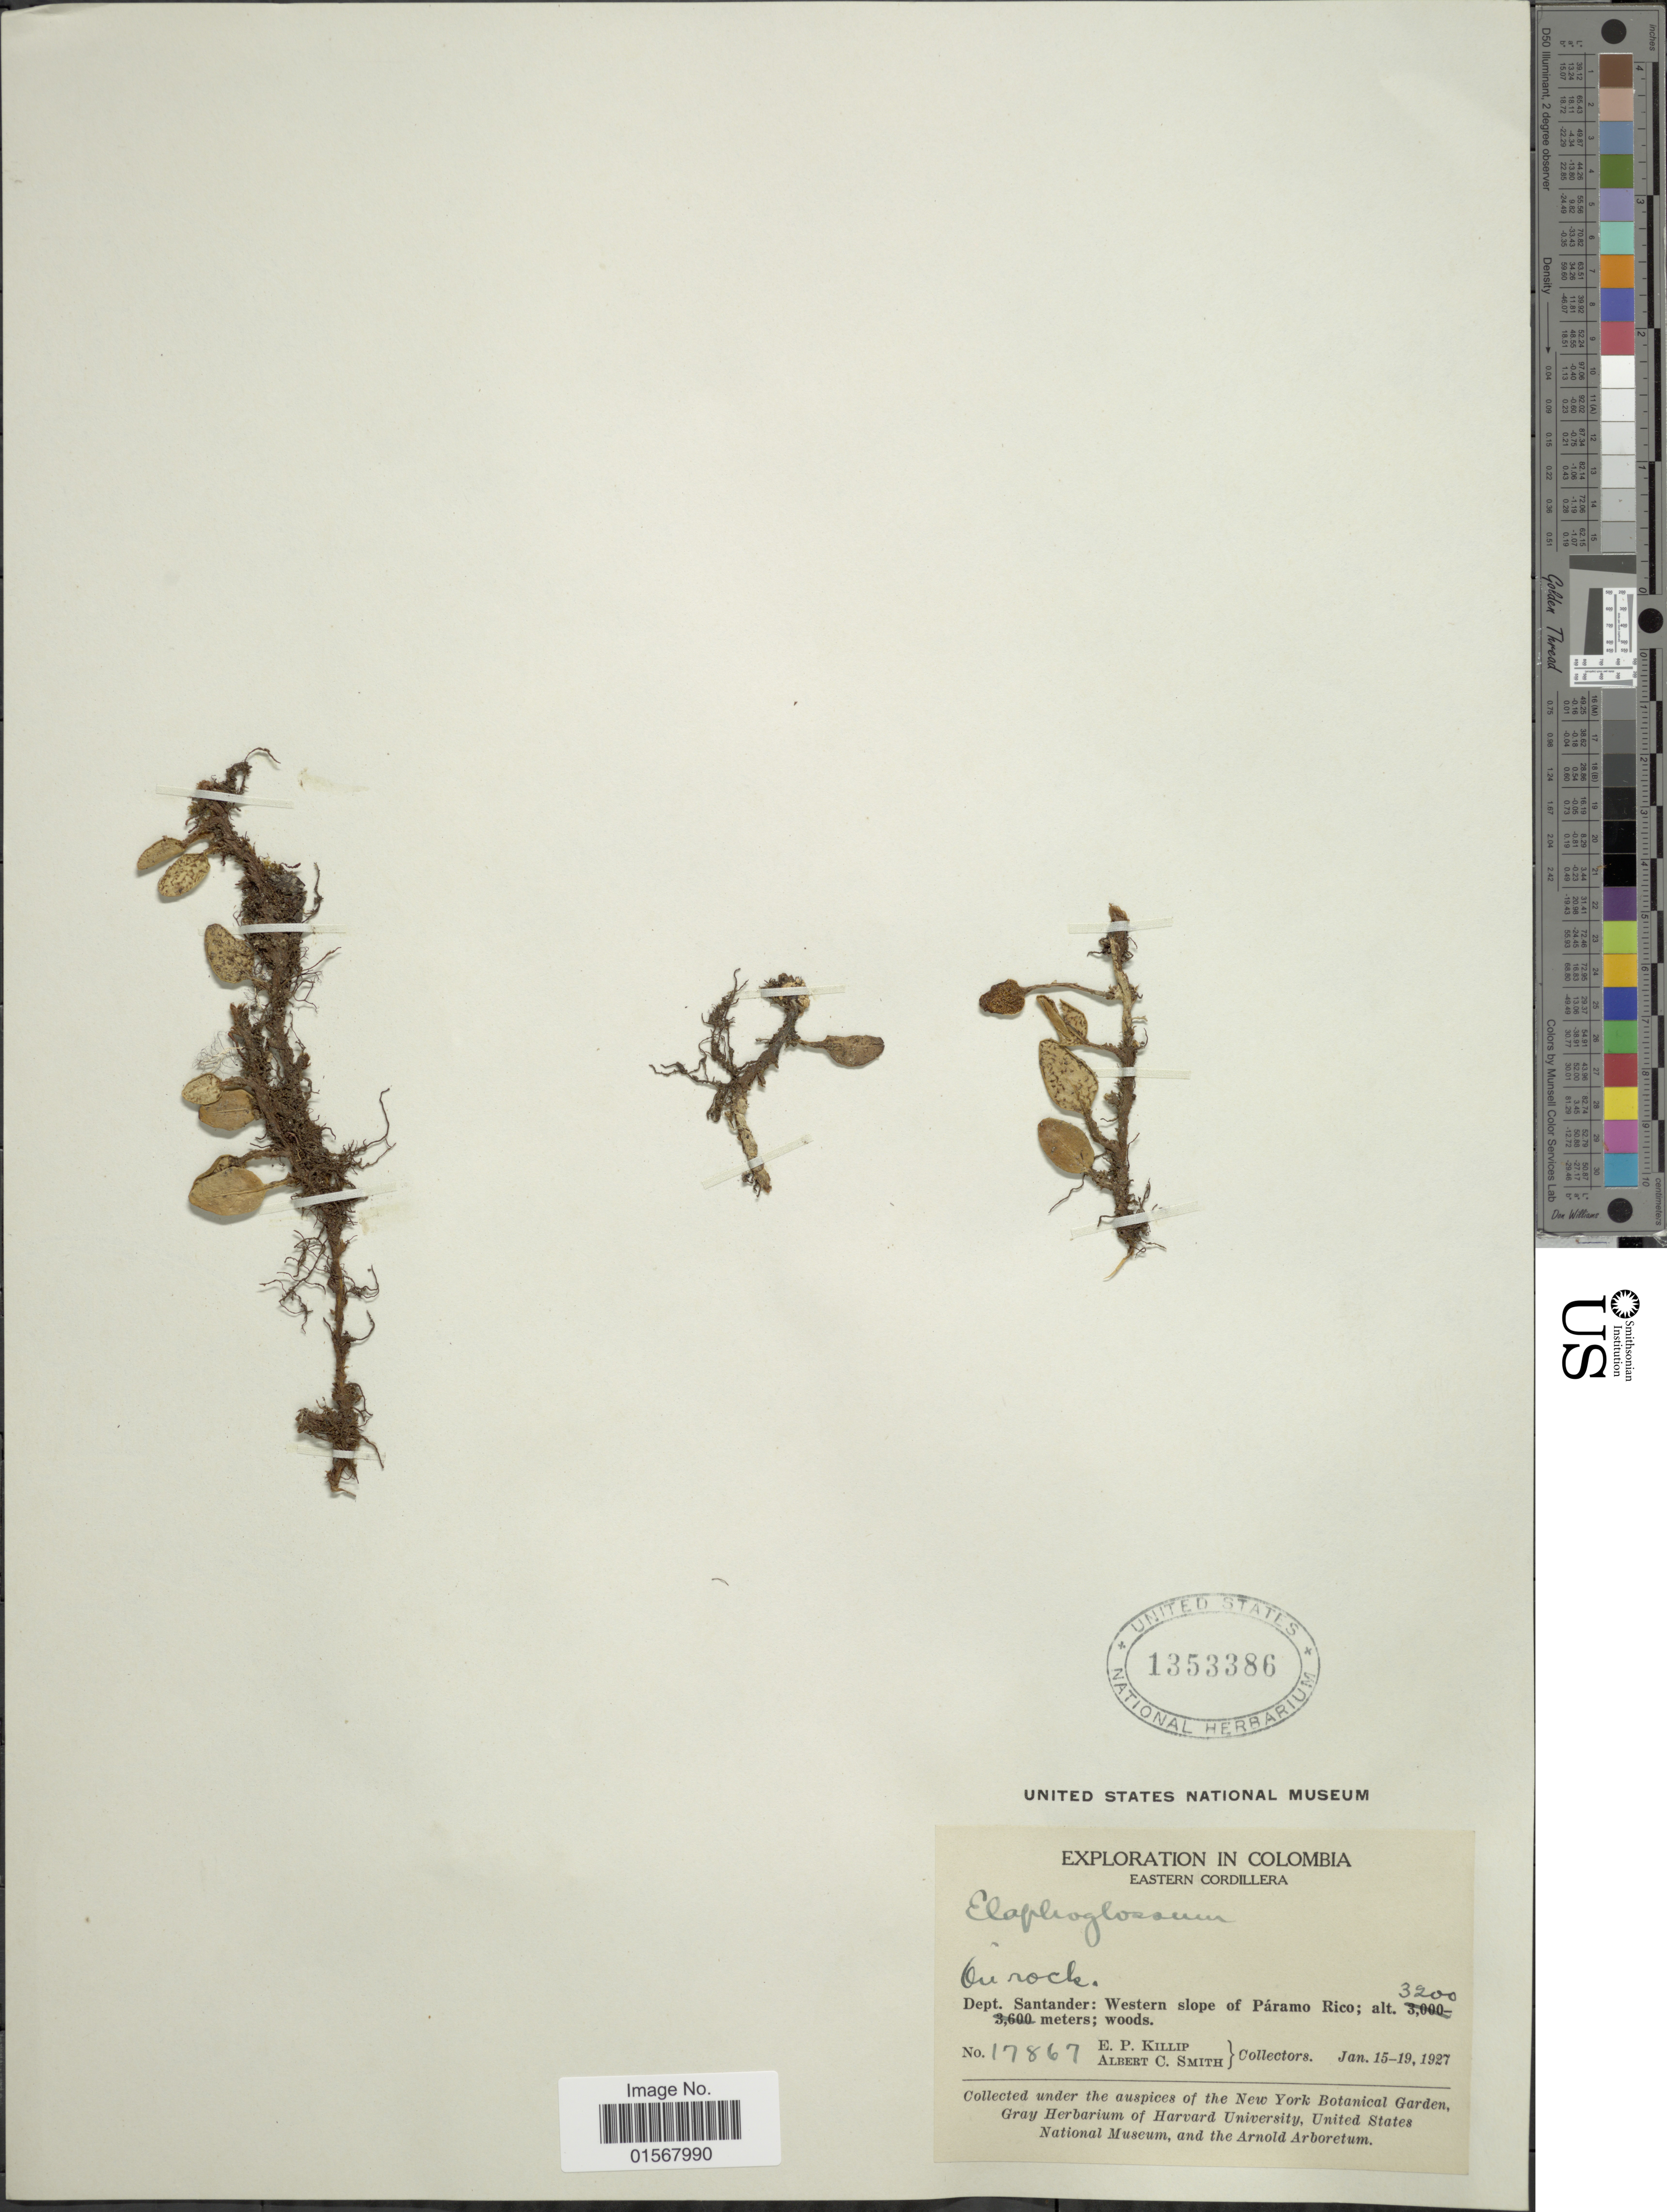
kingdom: Plantae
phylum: Tracheophyta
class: Polypodiopsida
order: Polypodiales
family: Dryopteridaceae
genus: Elaphoglossum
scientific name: Elaphoglossum andreanum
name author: Christ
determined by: Matos, F. B.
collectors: E. P. Killip & A. C. Smith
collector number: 17867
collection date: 1927-01-15/1927-01-19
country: Colombia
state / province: Santander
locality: Dept. Santander: Western slope of Paramo Rico, Eastern Cordillera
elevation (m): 3200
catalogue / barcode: US 1353386